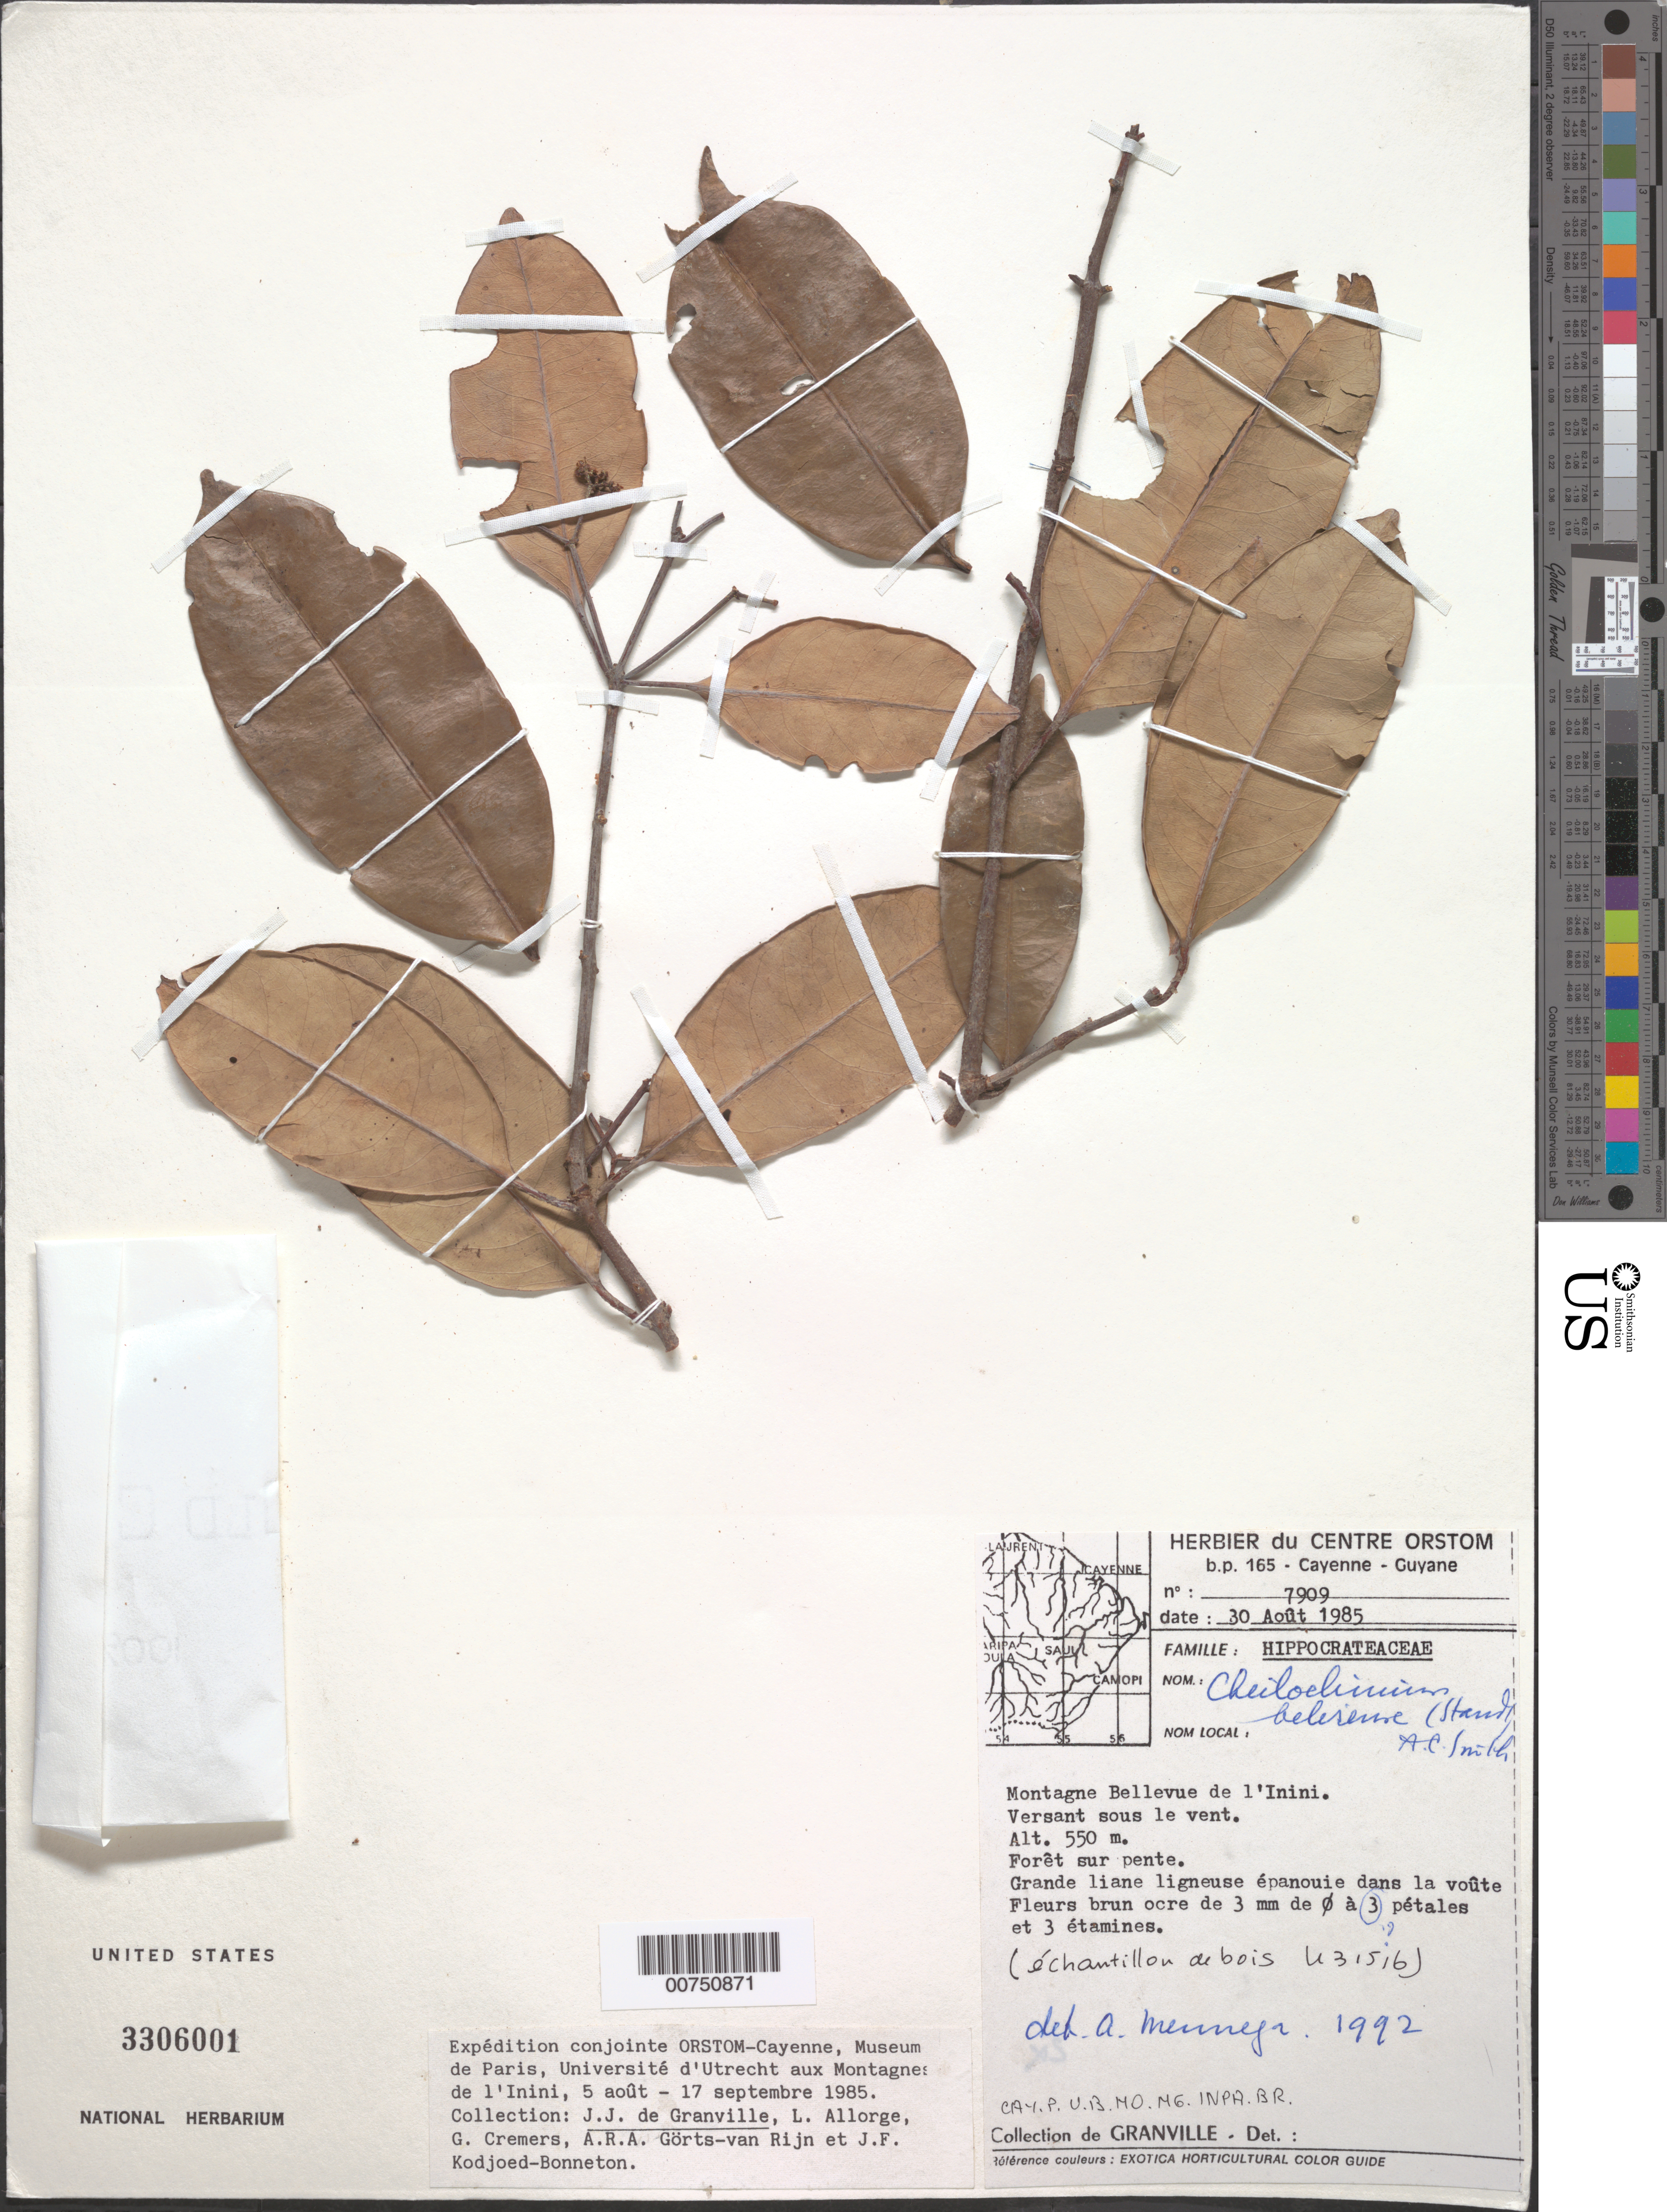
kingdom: Plantae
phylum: Tracheophyta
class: Magnoliopsida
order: Celastrales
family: Celastraceae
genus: Cheiloclinium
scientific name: Cheiloclinium belizense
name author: (Standl.) A.C. Sm.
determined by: Mennega, A. M. W.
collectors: J.-J. de Granville, L. Allorge, G. Cremers, A. .R. A. Görts-van Rijn & J. Kodjoed-Bonneton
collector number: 7909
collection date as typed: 30-Aug-85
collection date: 1985-08-30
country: French Guiana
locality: Montagnes Bellevue de l'Inini, versant sous le vent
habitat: Slope forest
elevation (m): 550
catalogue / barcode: US 3306001